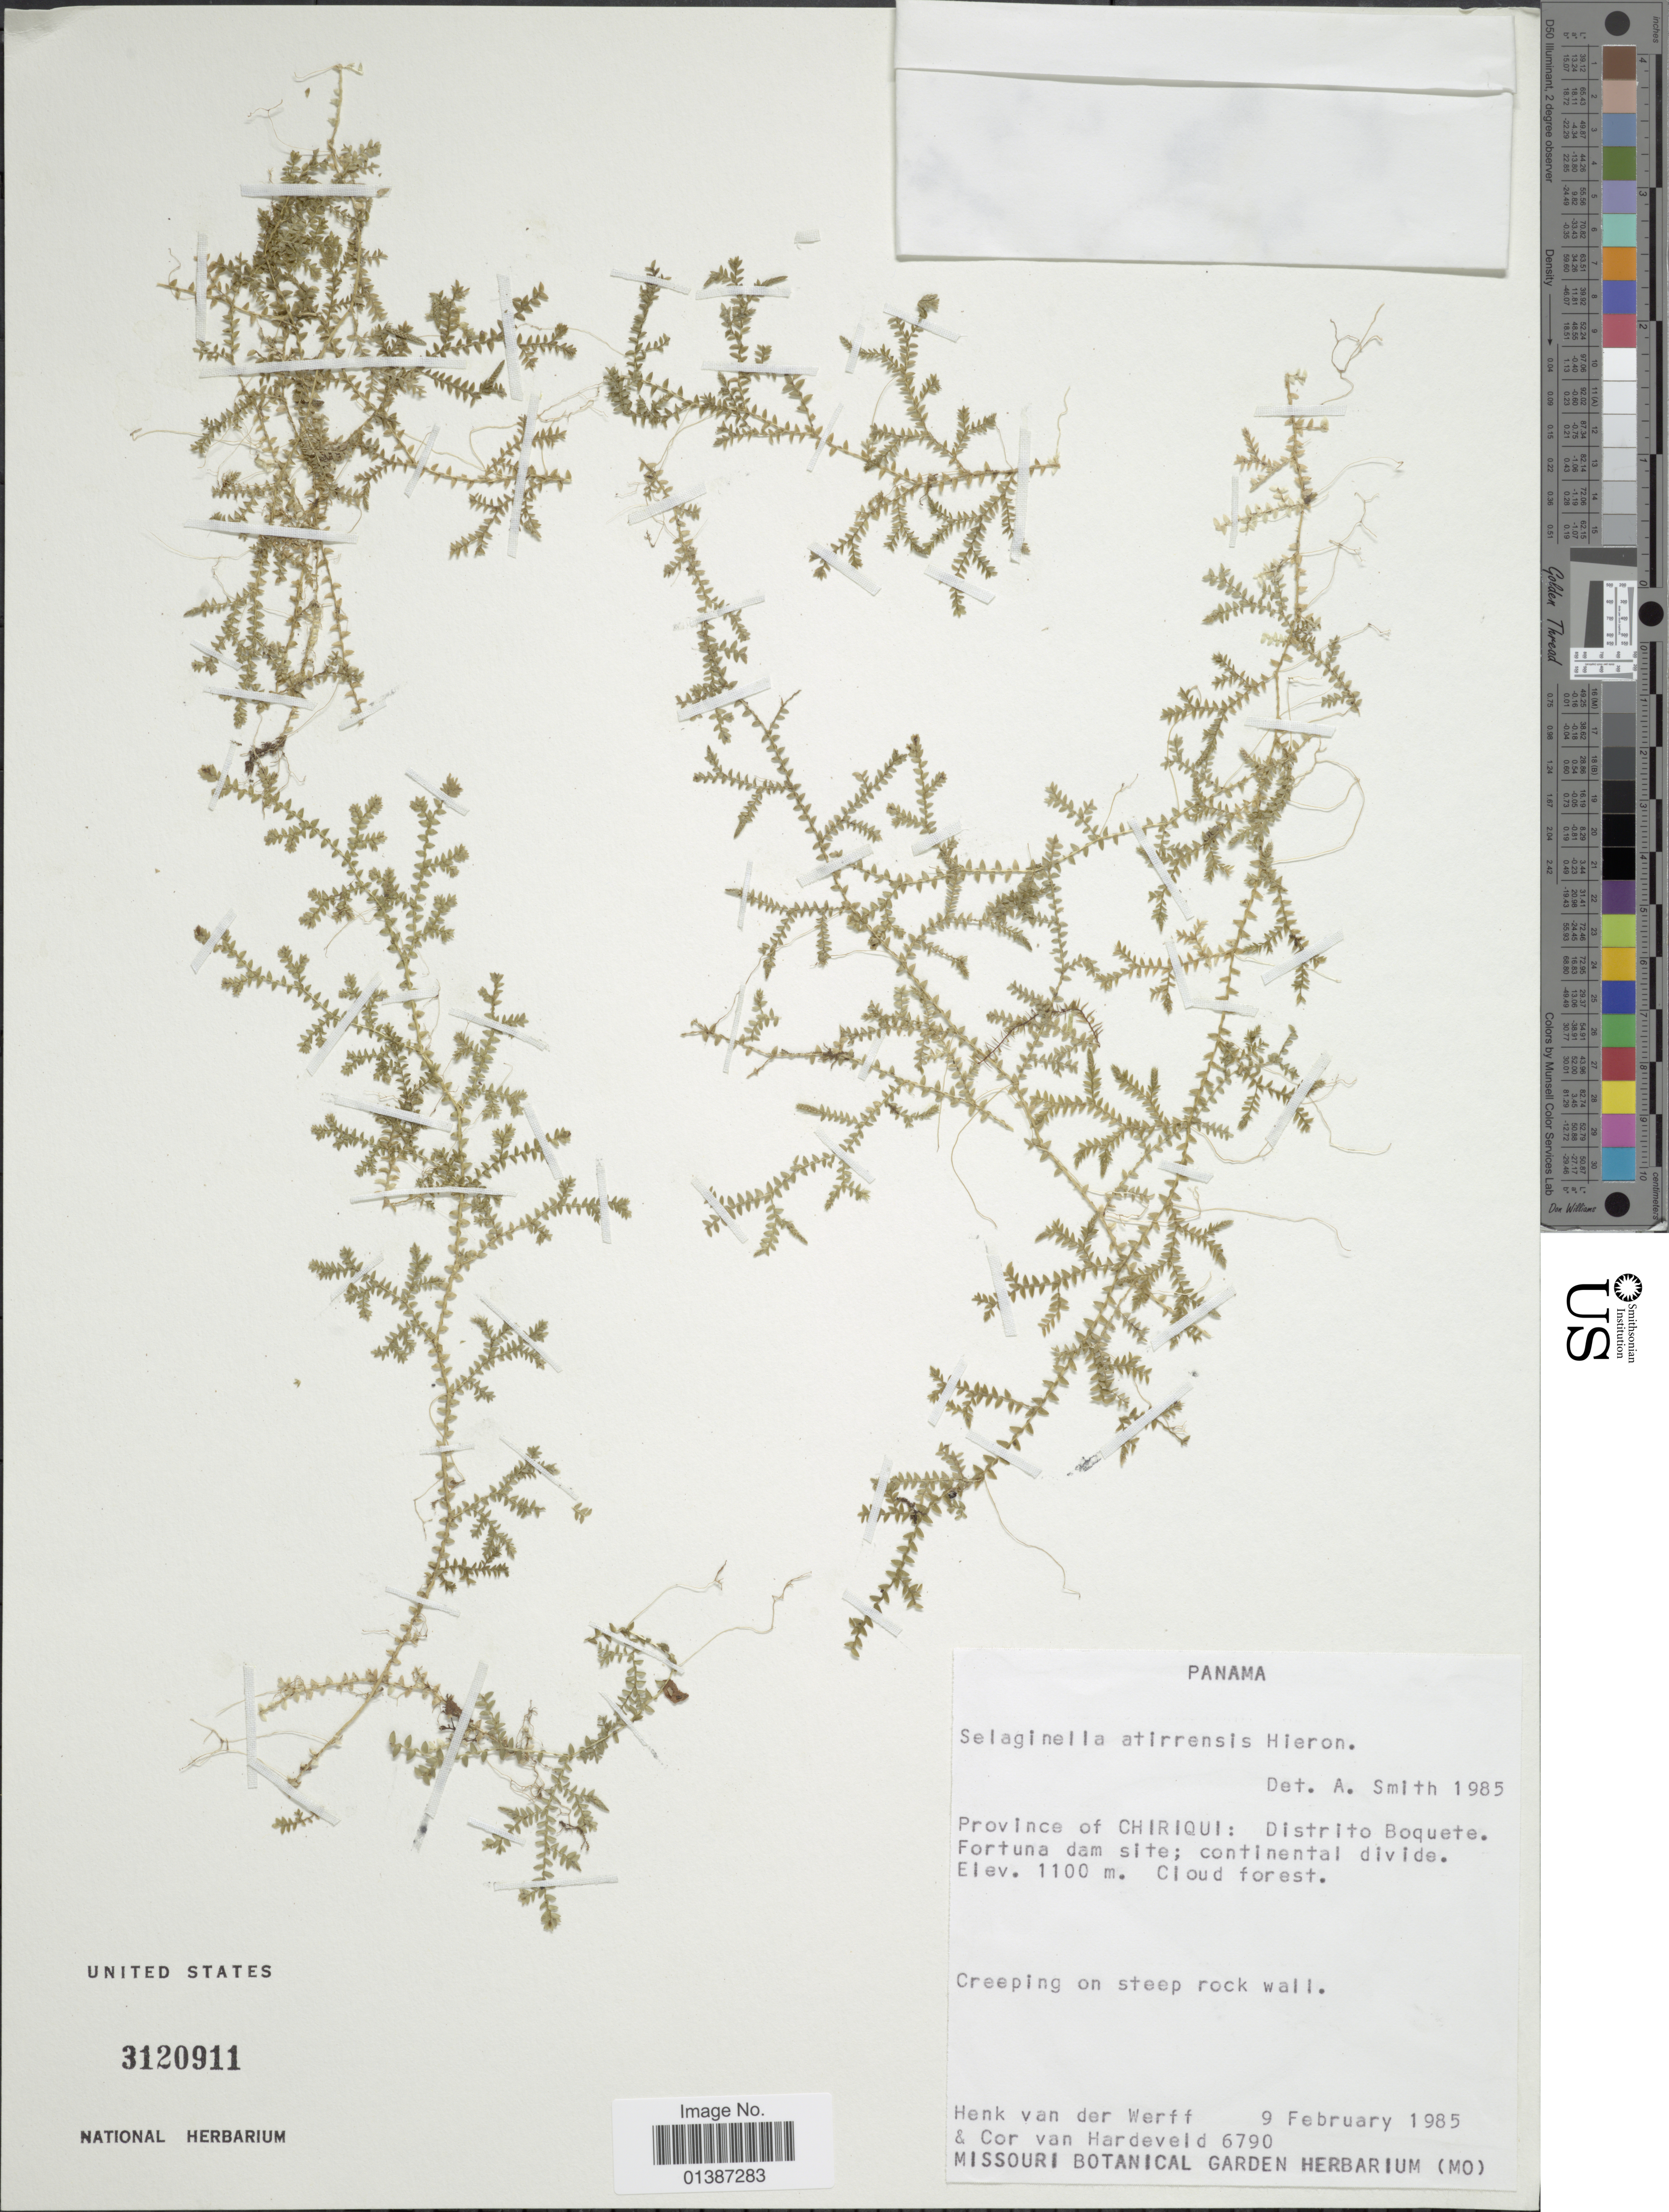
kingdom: Plantae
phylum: Tracheophyta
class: Lycopodiopsida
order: Selaginellales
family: Selaginellaceae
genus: Selaginella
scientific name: Selaginella atirrensis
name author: Hieron. in Engl. & Prantl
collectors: H. van der Werff & C. Van Hardeveld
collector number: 6790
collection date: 1985-02-09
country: Panama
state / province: Chiriqui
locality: Province of Chirqui: Distrito Boquete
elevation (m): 1100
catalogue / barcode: US 3120911